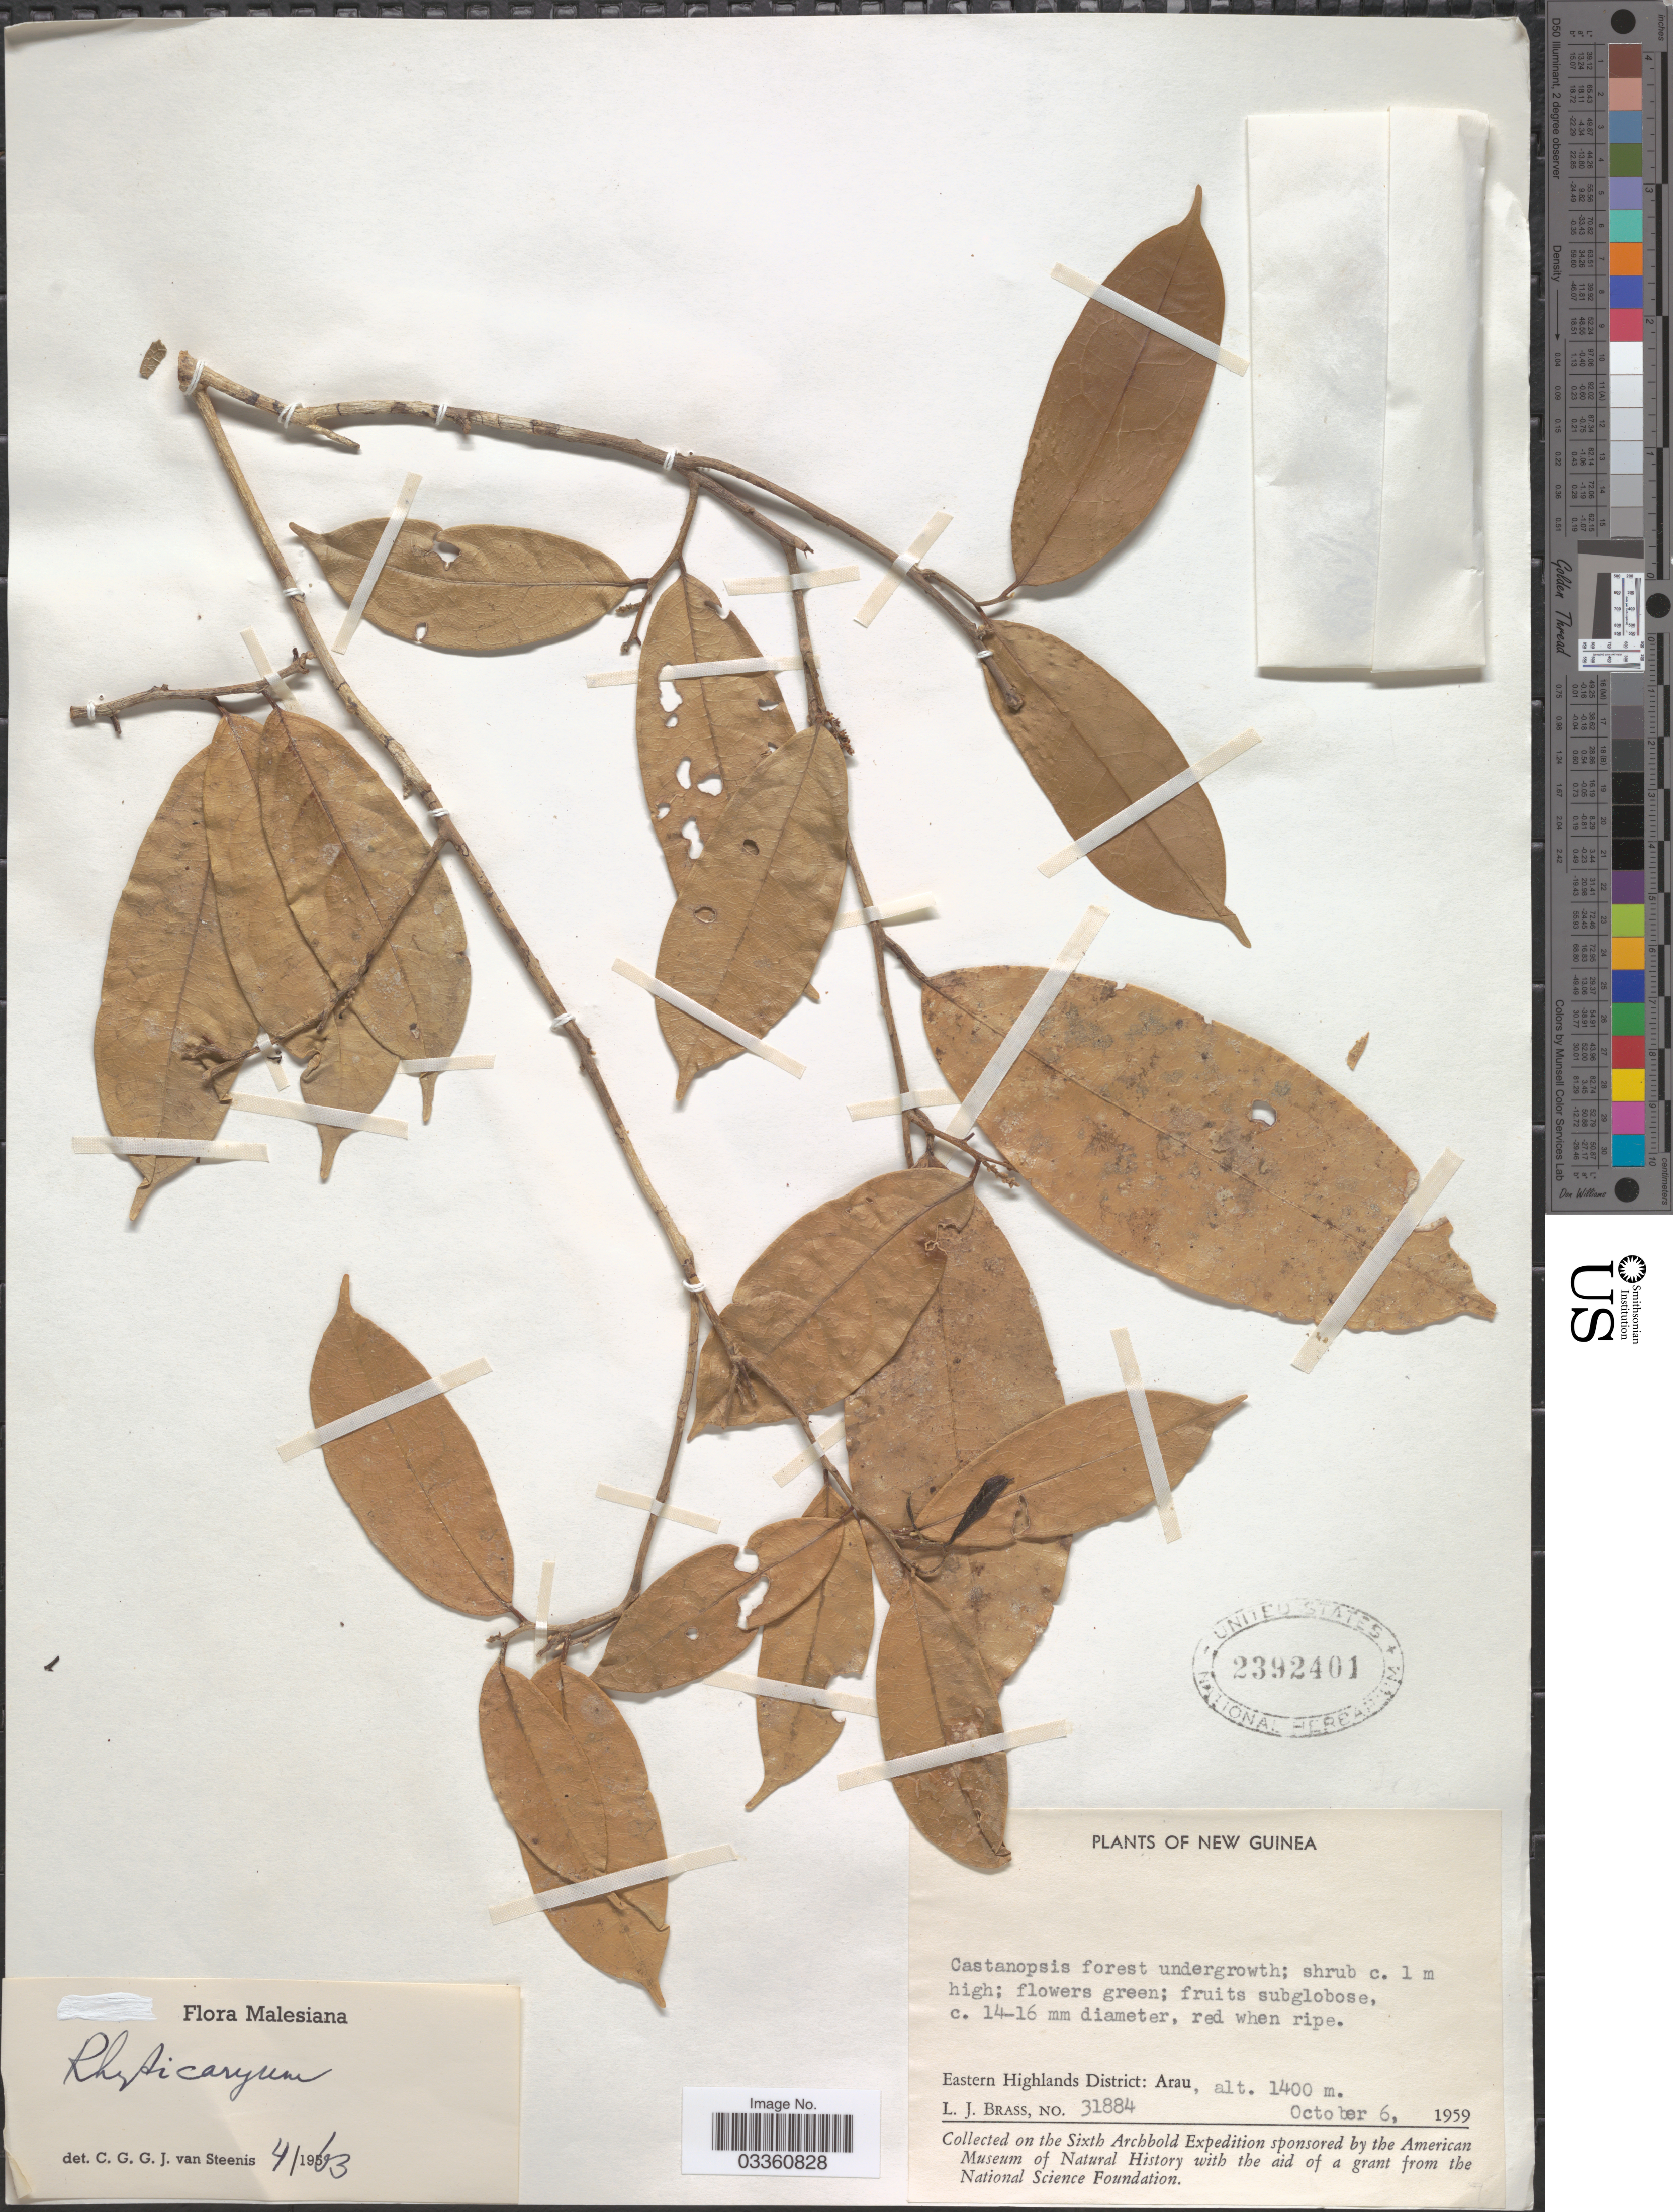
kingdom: Plantae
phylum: Tracheophyta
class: Magnoliopsida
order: Icacinales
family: Icacinaceae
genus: Ryticaryum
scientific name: Ryticaryum sp.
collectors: L. J. Brass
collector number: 31884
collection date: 1959-10-06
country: Papua New Guinea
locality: New Guinea. Eastern Highlands District: Arau.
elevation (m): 1400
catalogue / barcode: US 2392401